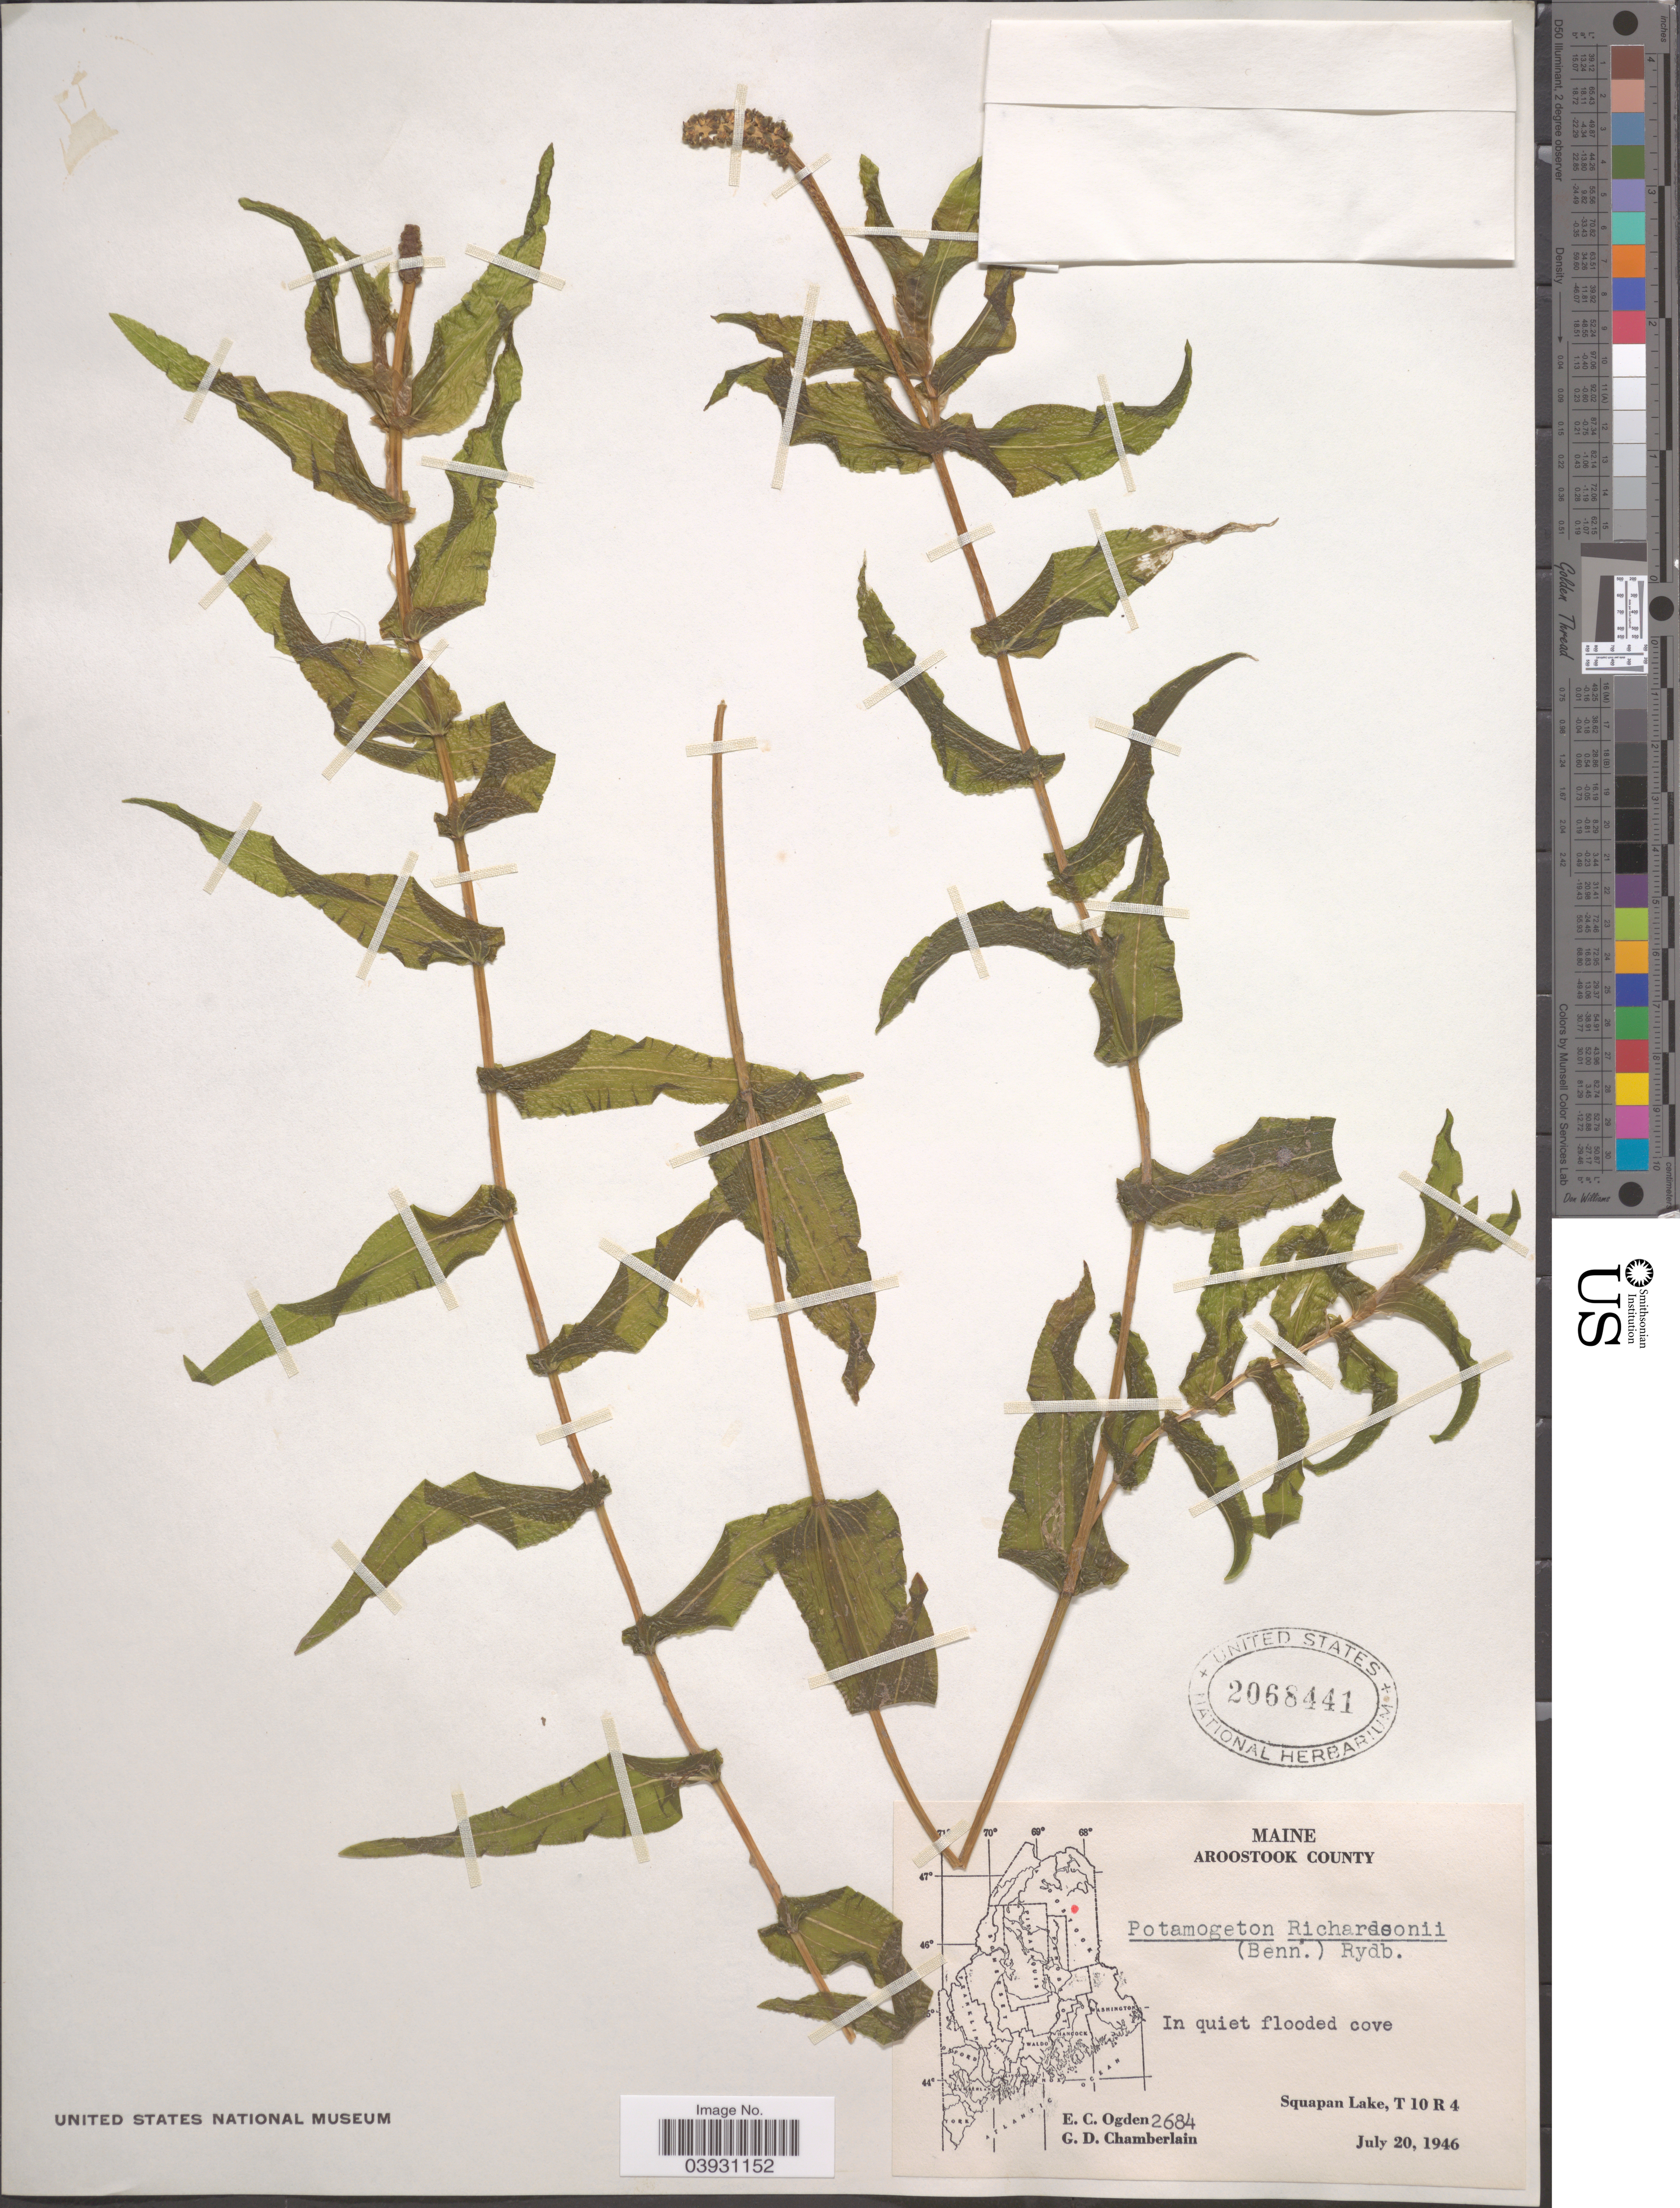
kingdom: Plantae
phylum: Tracheophyta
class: Liliopsida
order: Alismatales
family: Potamogetonaceae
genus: Potamogeton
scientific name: Potamogeton richardsonii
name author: (A.W. Benn.) Rydb.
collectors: E. Ogden & G. D. Chamberlain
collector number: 2684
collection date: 1946-07-20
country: United States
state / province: Maine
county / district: Aroostook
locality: Squapan Lake, T 10 R 4.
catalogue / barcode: US 2068441